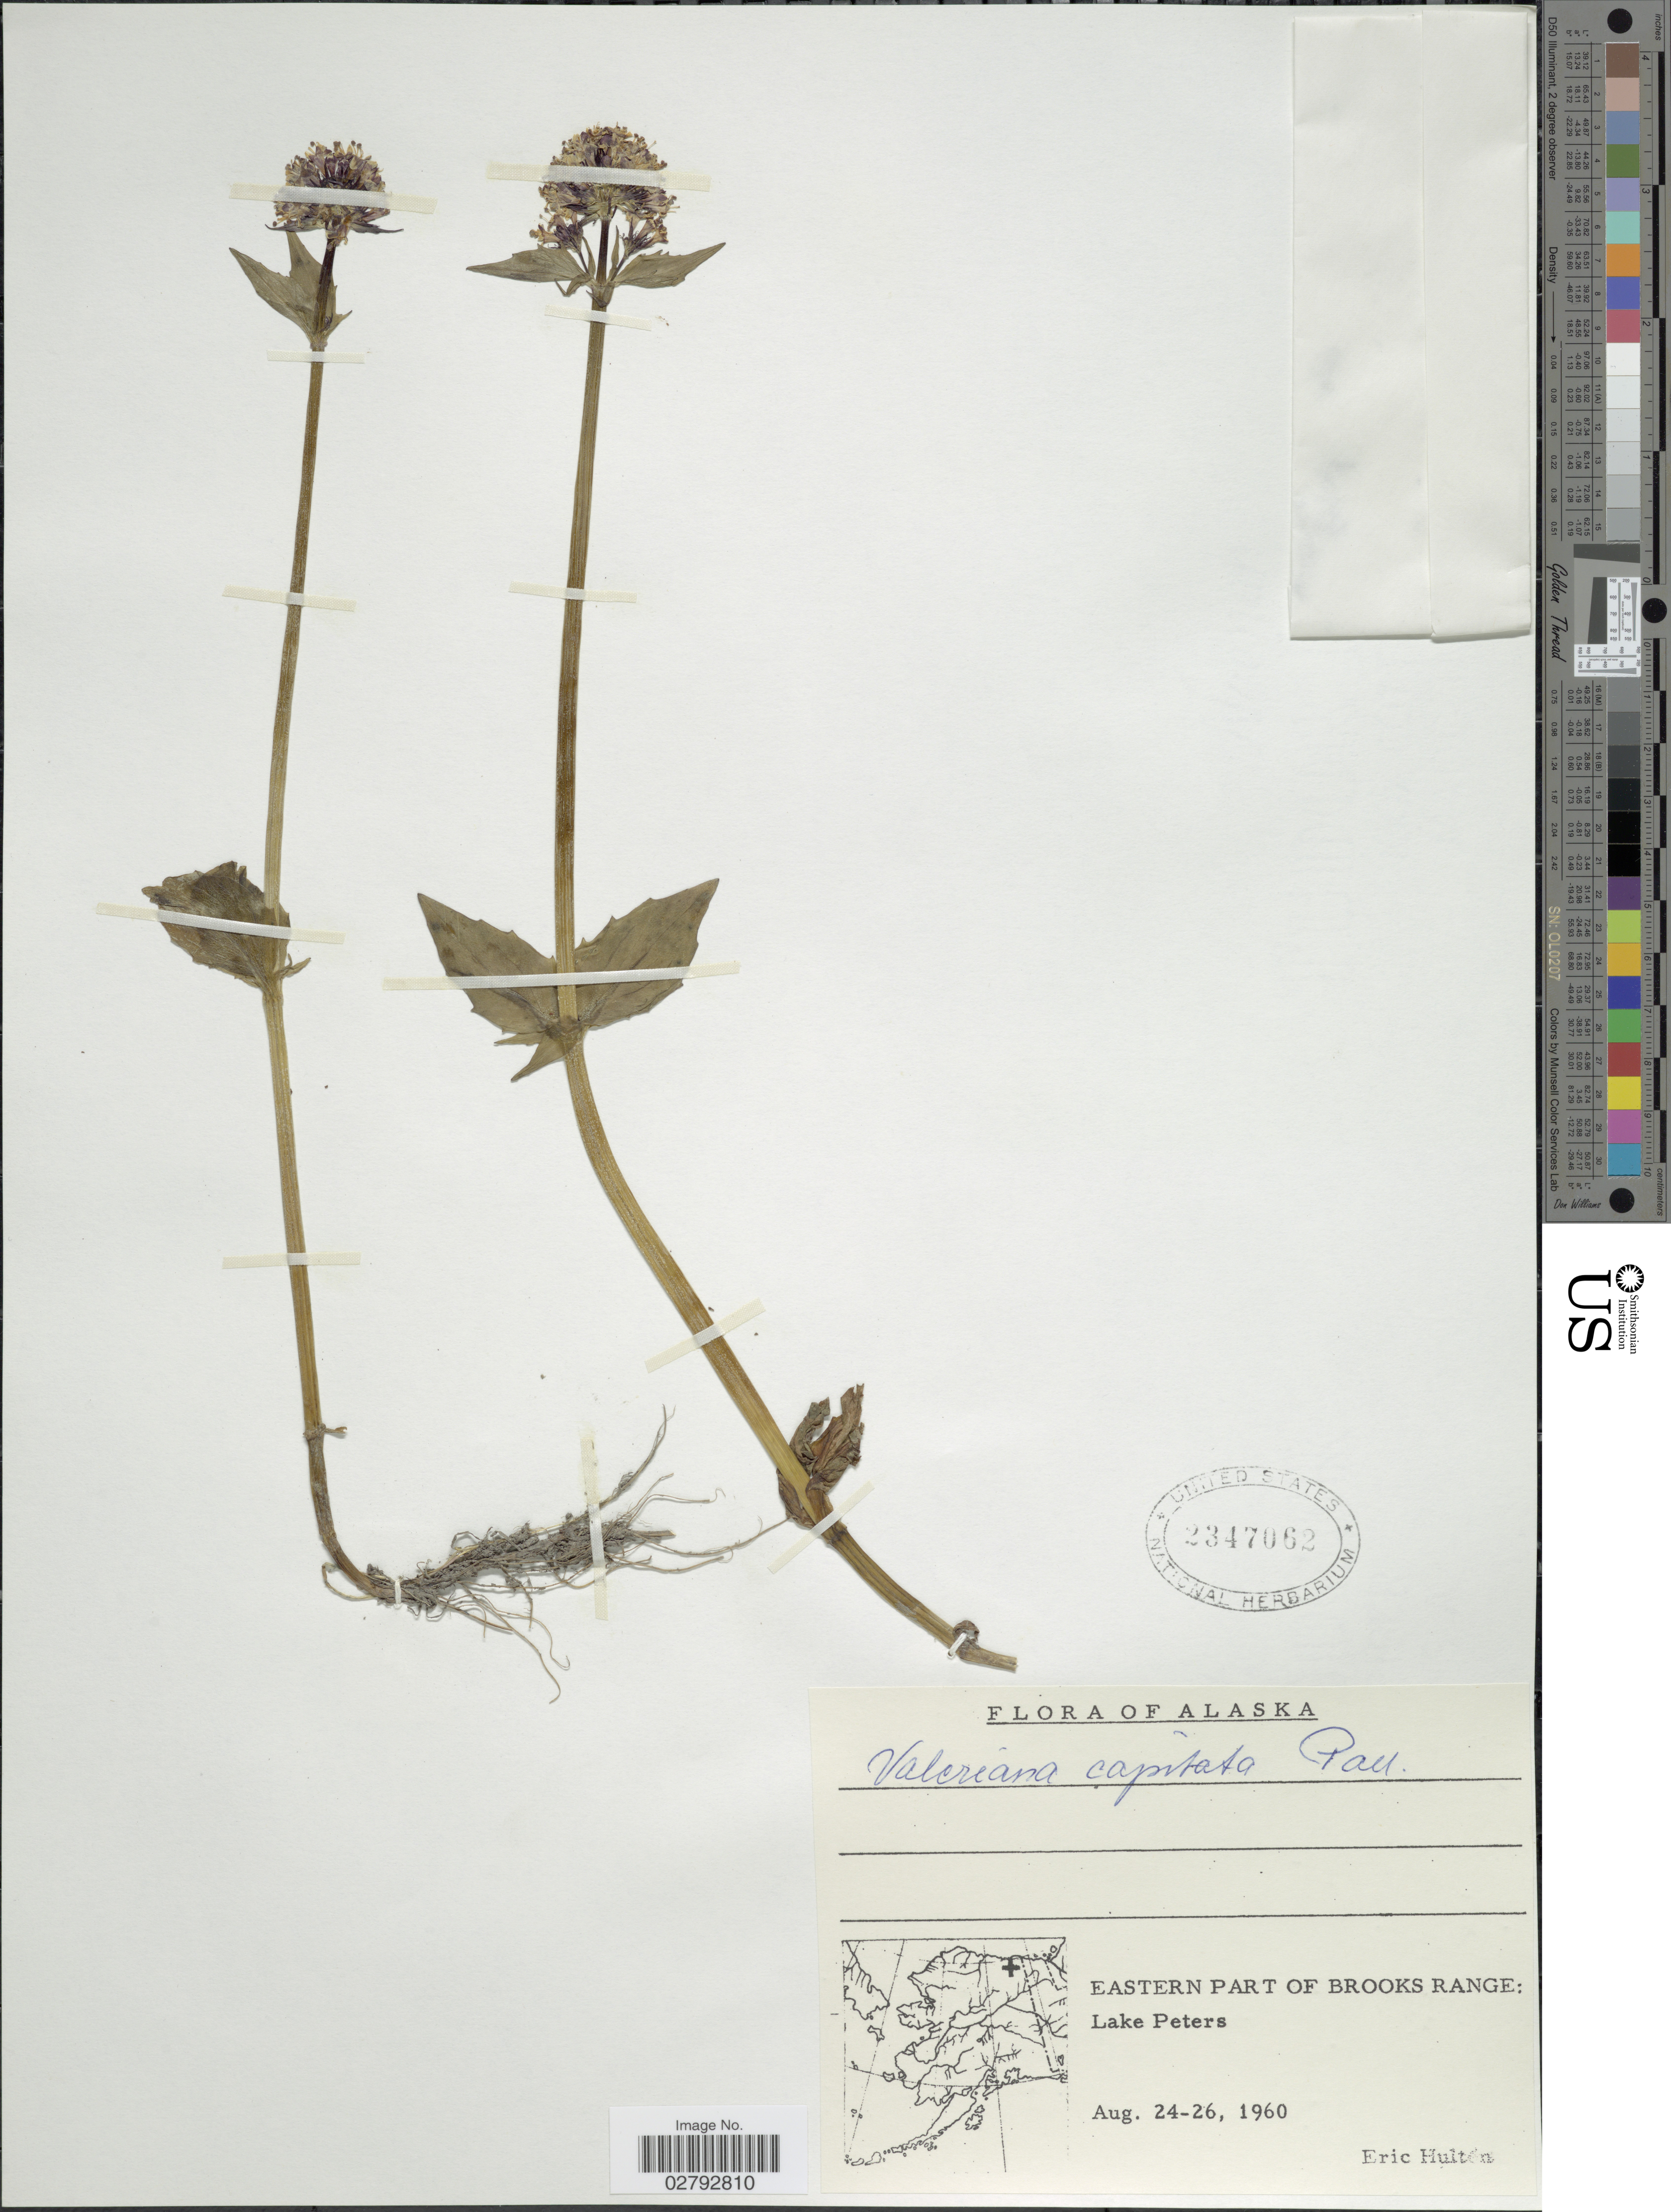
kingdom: Plantae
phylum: Tracheophyta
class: Magnoliopsida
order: Dipsacales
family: Caprifoliaceae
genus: Valeriana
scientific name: Valeriana capitata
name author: Link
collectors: E. G. Hultén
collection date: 1960-08-24/1960-08-26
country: United States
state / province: Alaska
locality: Eastern part of Brooks Range: Lake Peters.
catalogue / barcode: US 2347062